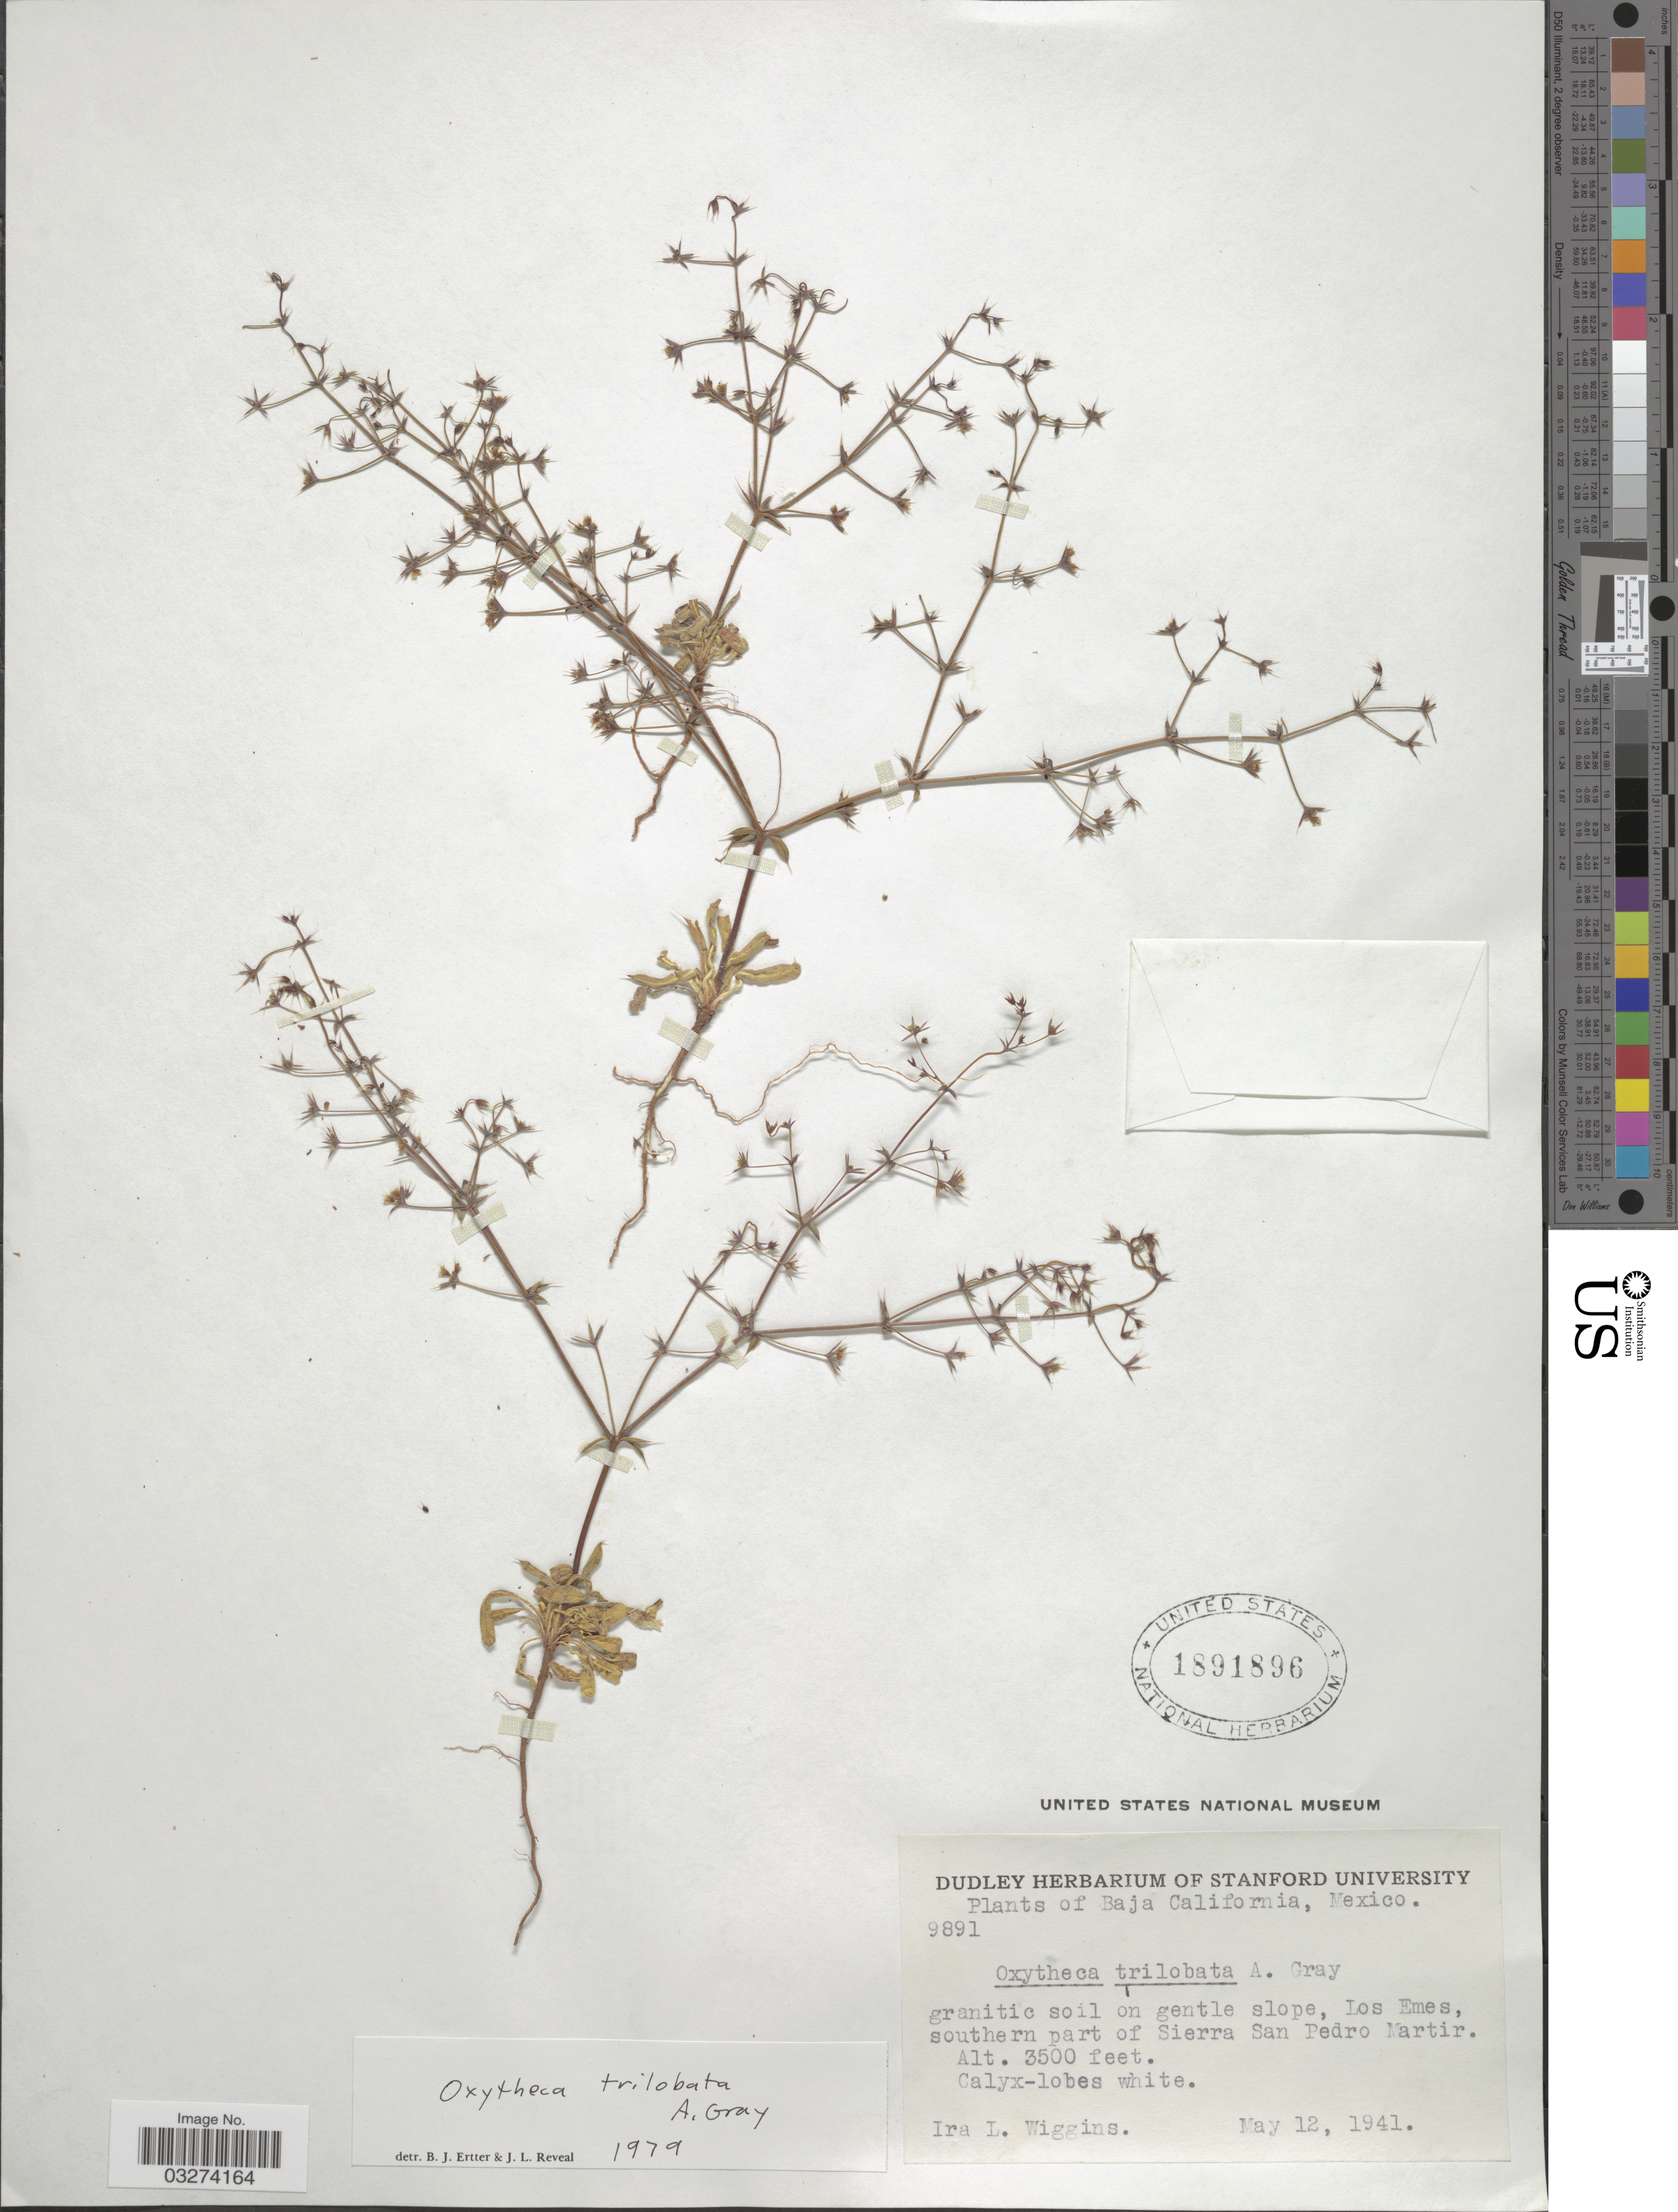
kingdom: Plantae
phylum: Tracheophyta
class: Magnoliopsida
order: Caryophyllales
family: Polygonaceae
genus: Sidotheca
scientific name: Sidotheca trilobata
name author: (A. Gray) Reveal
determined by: Strong, Mark T., (BOT), Smithsonian Institution - National Museum of Natural History (UNITED STATES)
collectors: I. L. Wiggins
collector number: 9891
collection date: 1941-05-12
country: Mexico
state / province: Baja California Norte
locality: Los Emes, southern part of Sierra San Pedro Martir.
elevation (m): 1067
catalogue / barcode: US 1891896